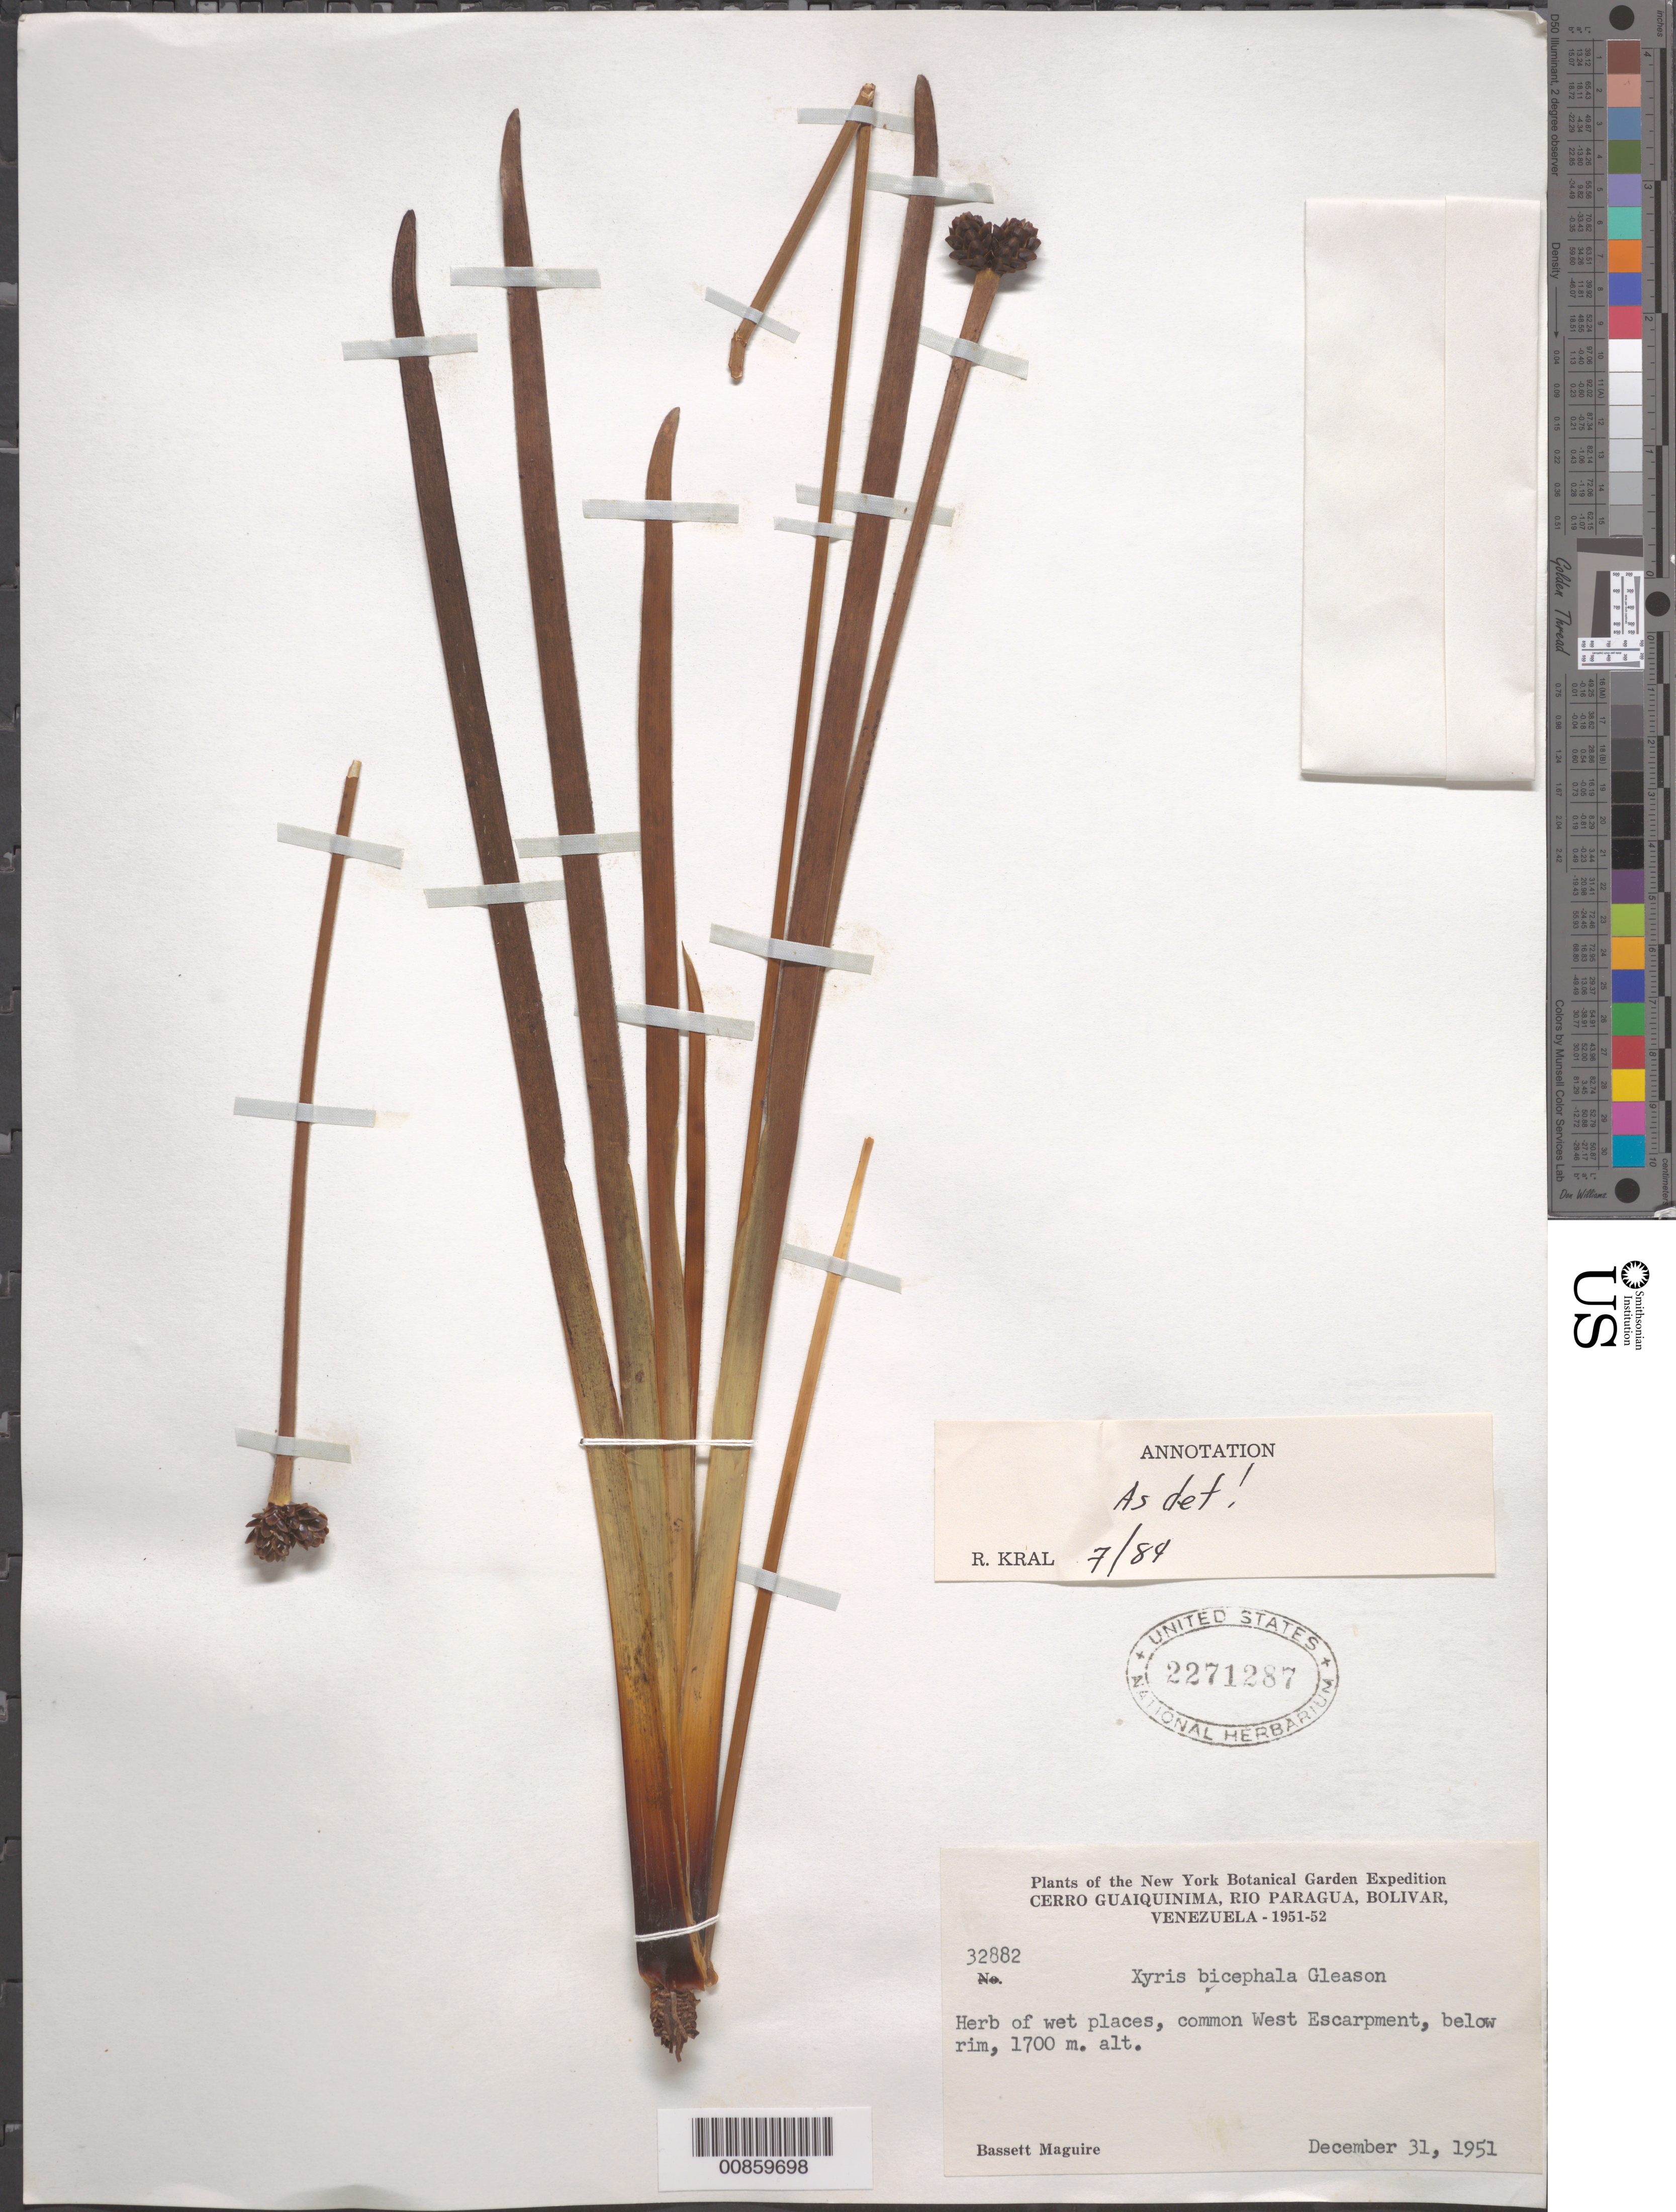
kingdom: Plantae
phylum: Tracheophyta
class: Liliopsida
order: Poales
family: Xyridaceae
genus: Xyris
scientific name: Xyris bicephala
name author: Gleason in Gleason & Killip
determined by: Kral, Robert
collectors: B. Maguire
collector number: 32882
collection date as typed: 31-Dec-51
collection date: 1951-12-31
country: Venezuela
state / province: Bolívar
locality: Cerro Guaiquinima, Río Paragua, below rim at west escarpment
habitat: Wet places.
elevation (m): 1700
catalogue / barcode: US 2271287